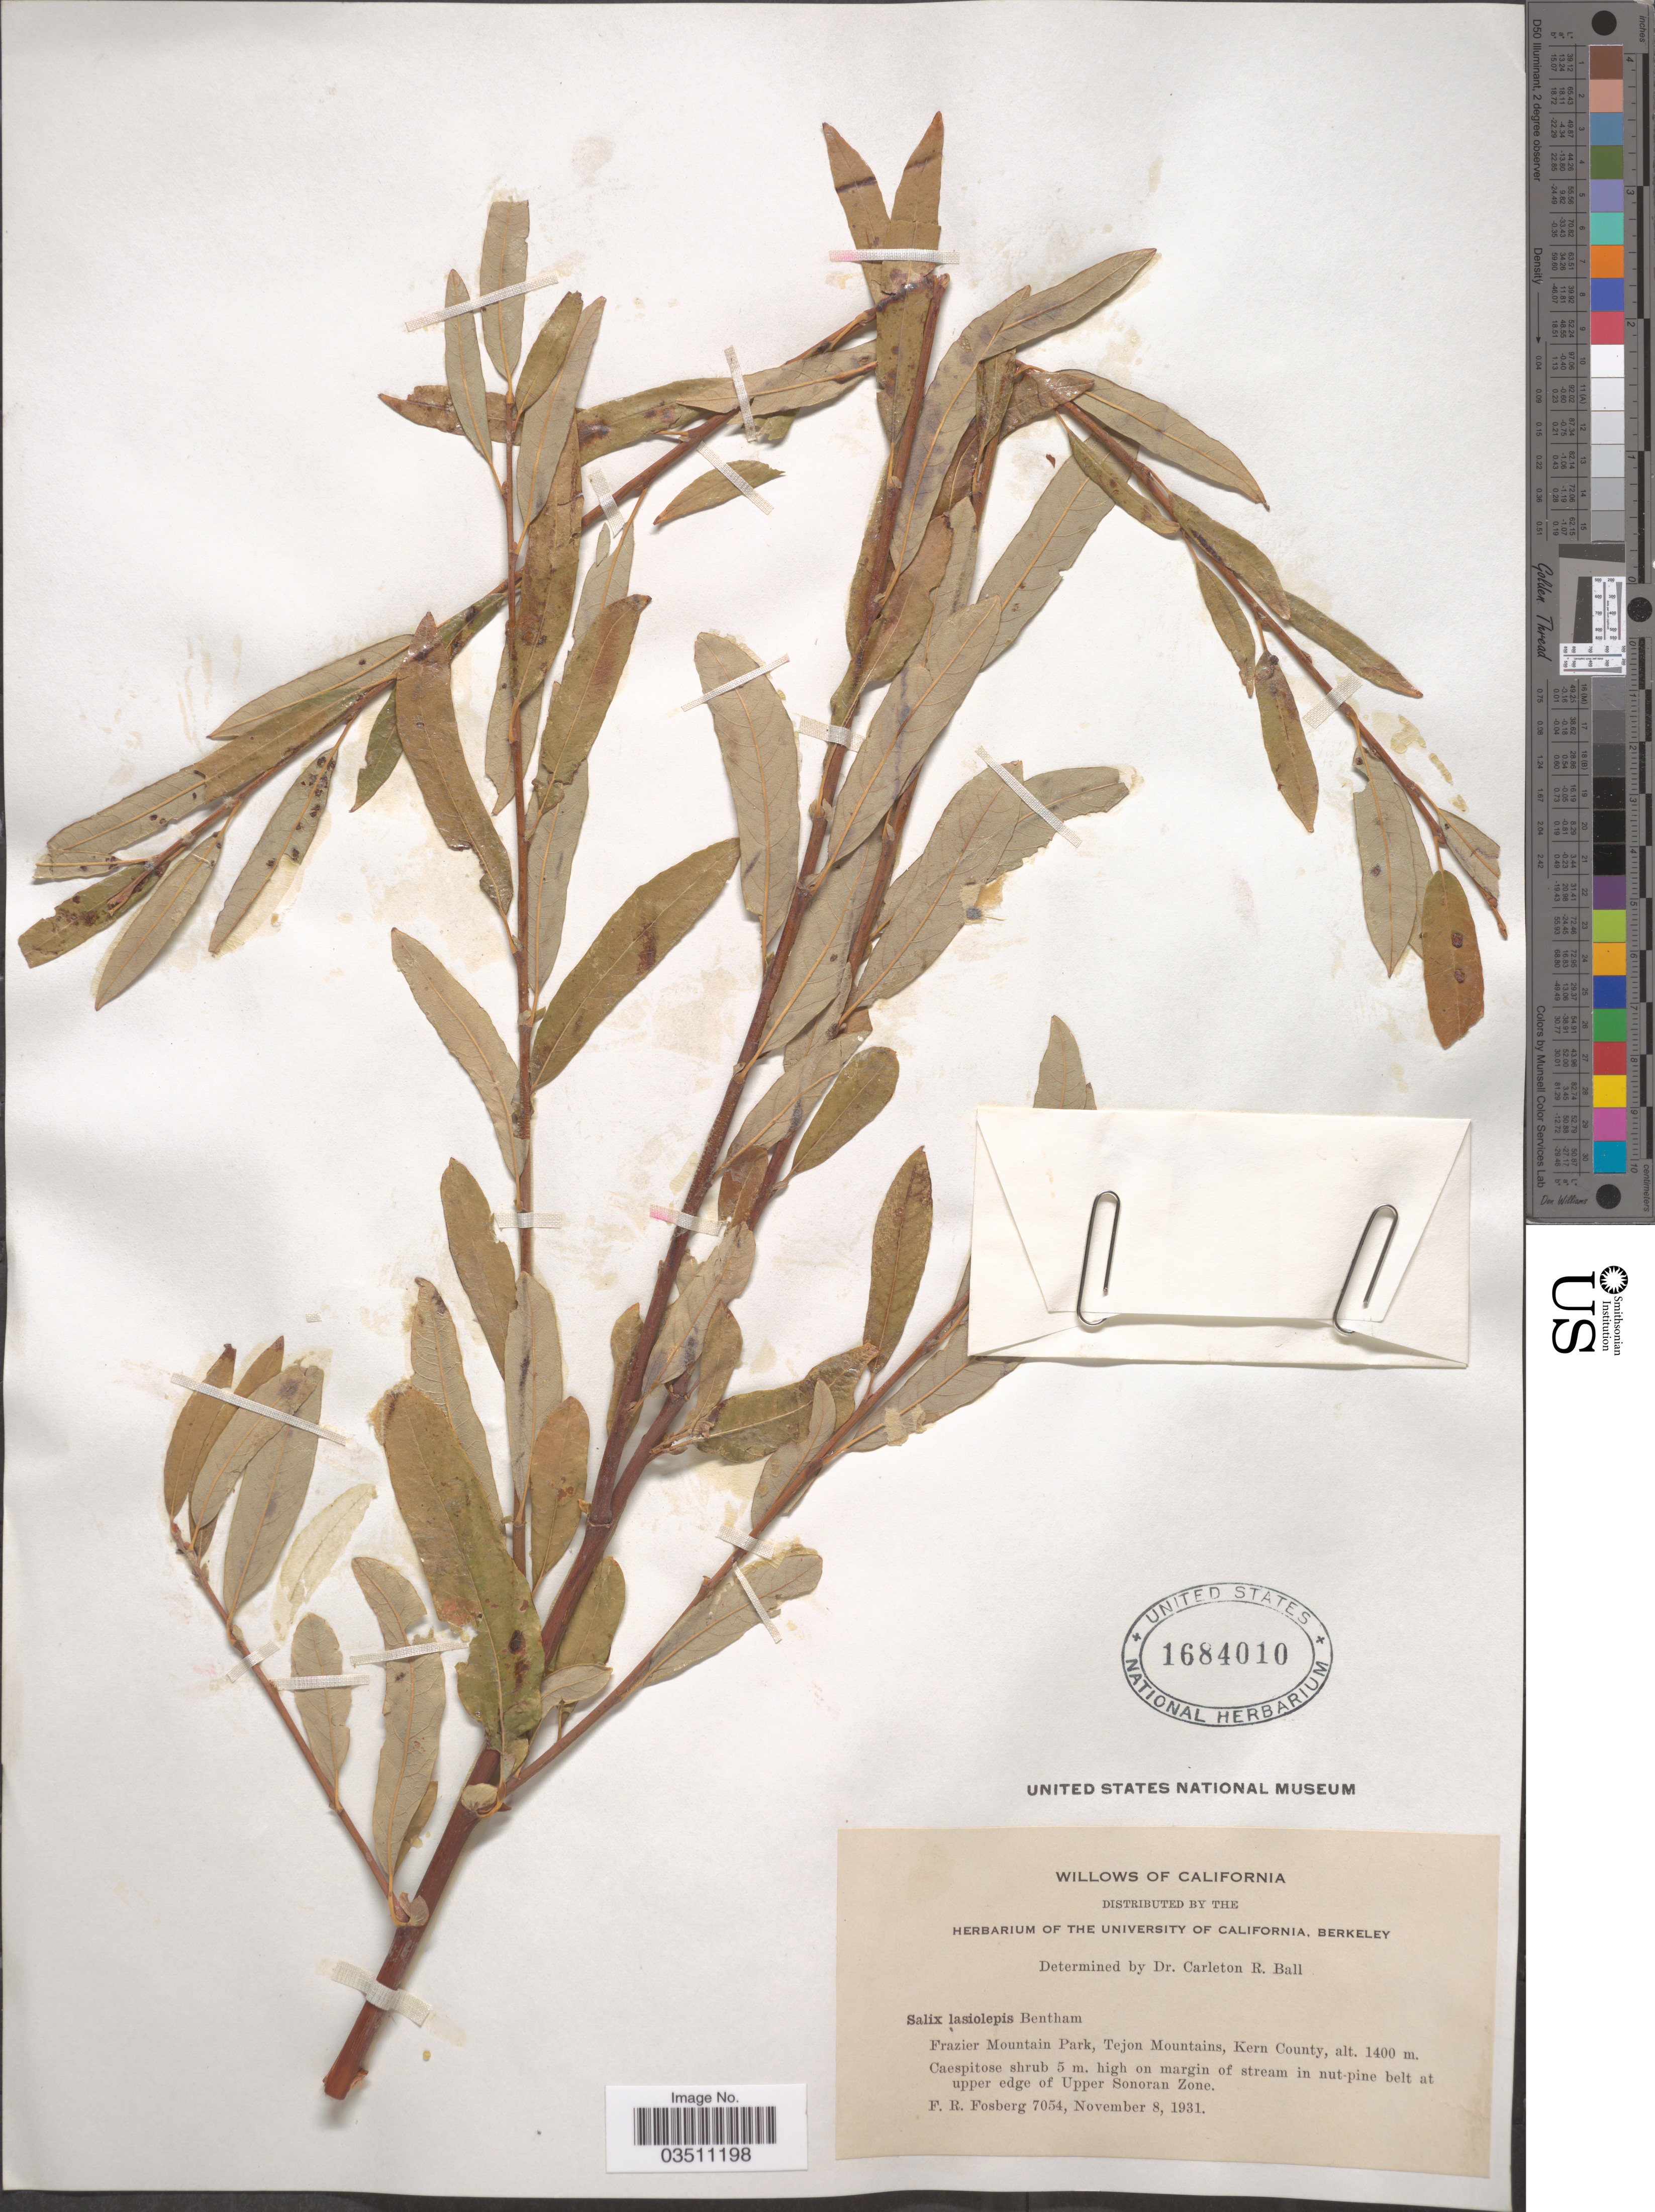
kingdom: Plantae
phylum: Tracheophyta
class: Magnoliopsida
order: Malpighiales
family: Salicaceae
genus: Salix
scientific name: Salix lasiolepis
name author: Benth.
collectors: F. R. Fosberg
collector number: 7054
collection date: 1931-11-08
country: United States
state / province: California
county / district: Kern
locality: Frazier Mountain Park, Tejon Mountains, Kern County. Upper edge of Upper Sonoran Zone.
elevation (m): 1400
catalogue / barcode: US 1684010